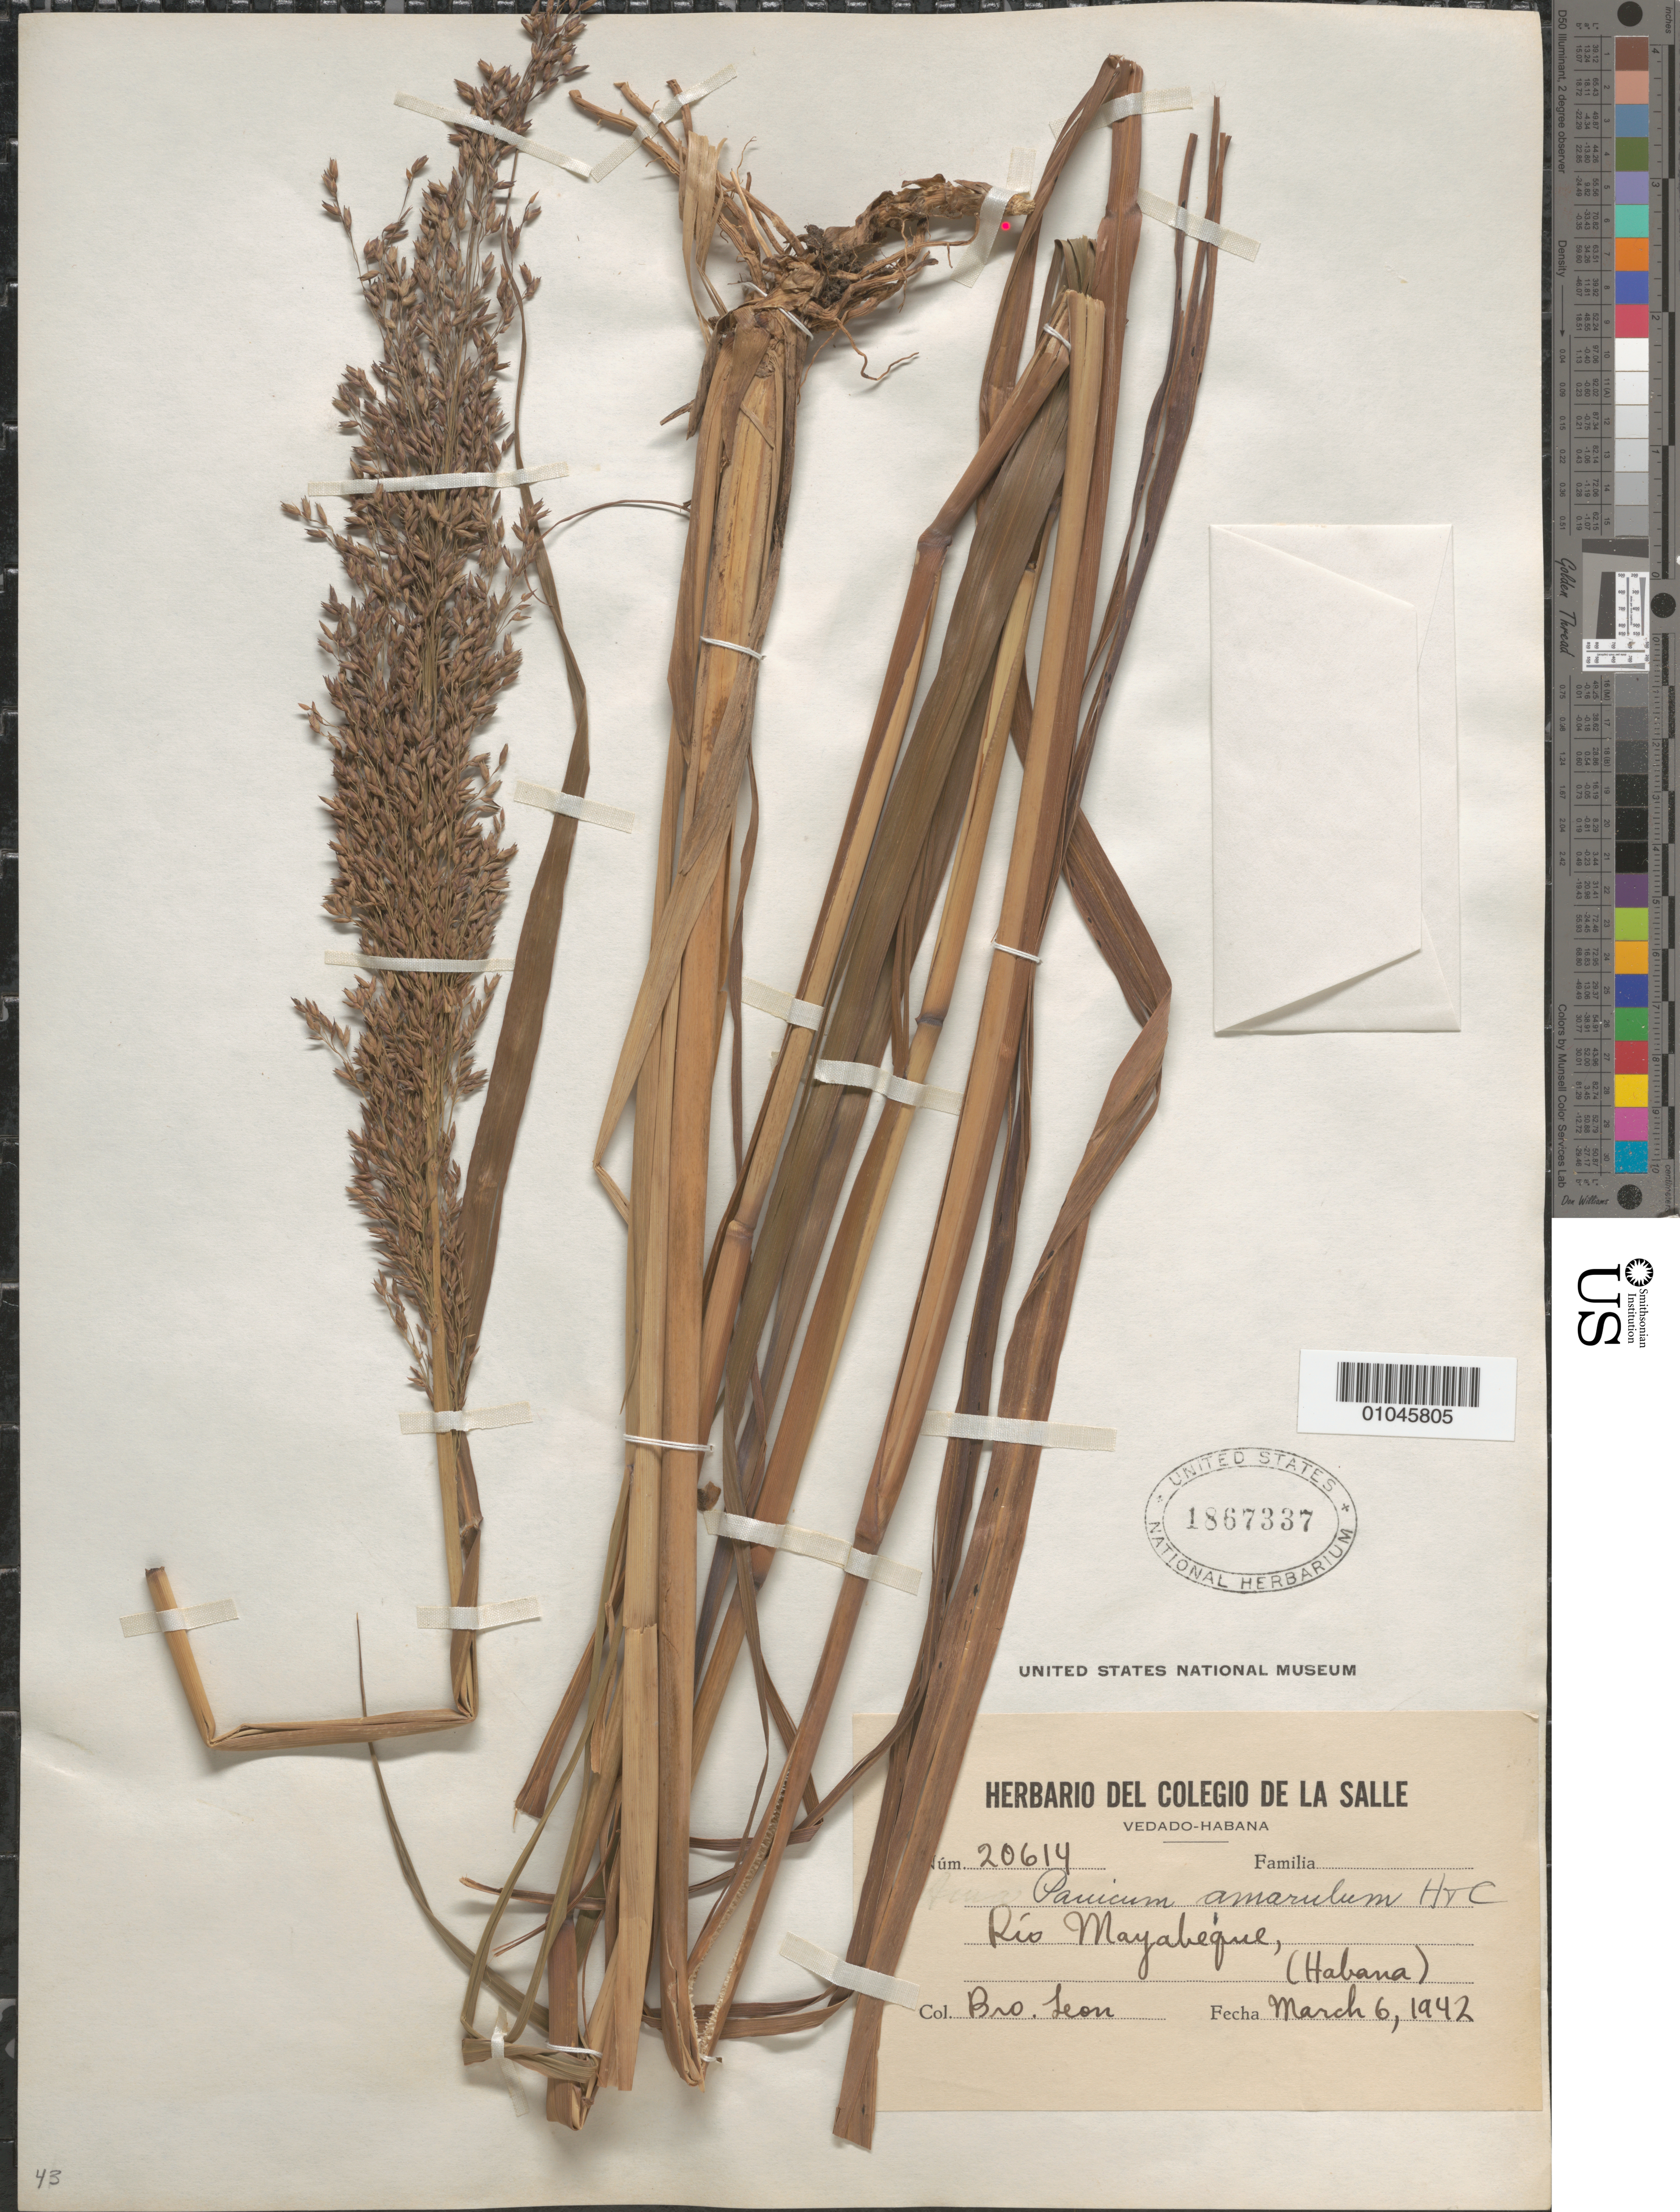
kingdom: Plantae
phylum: Tracheophyta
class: Liliopsida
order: Poales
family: Poaceae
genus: Panicum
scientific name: Panicum amarulum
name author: Hitchc. & Chase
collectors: Bro. León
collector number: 20614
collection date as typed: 06 Mar 1942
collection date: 1942-03-06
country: Cuba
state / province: La Habana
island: Cuba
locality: Rio Mayaleque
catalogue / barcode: US 1867337